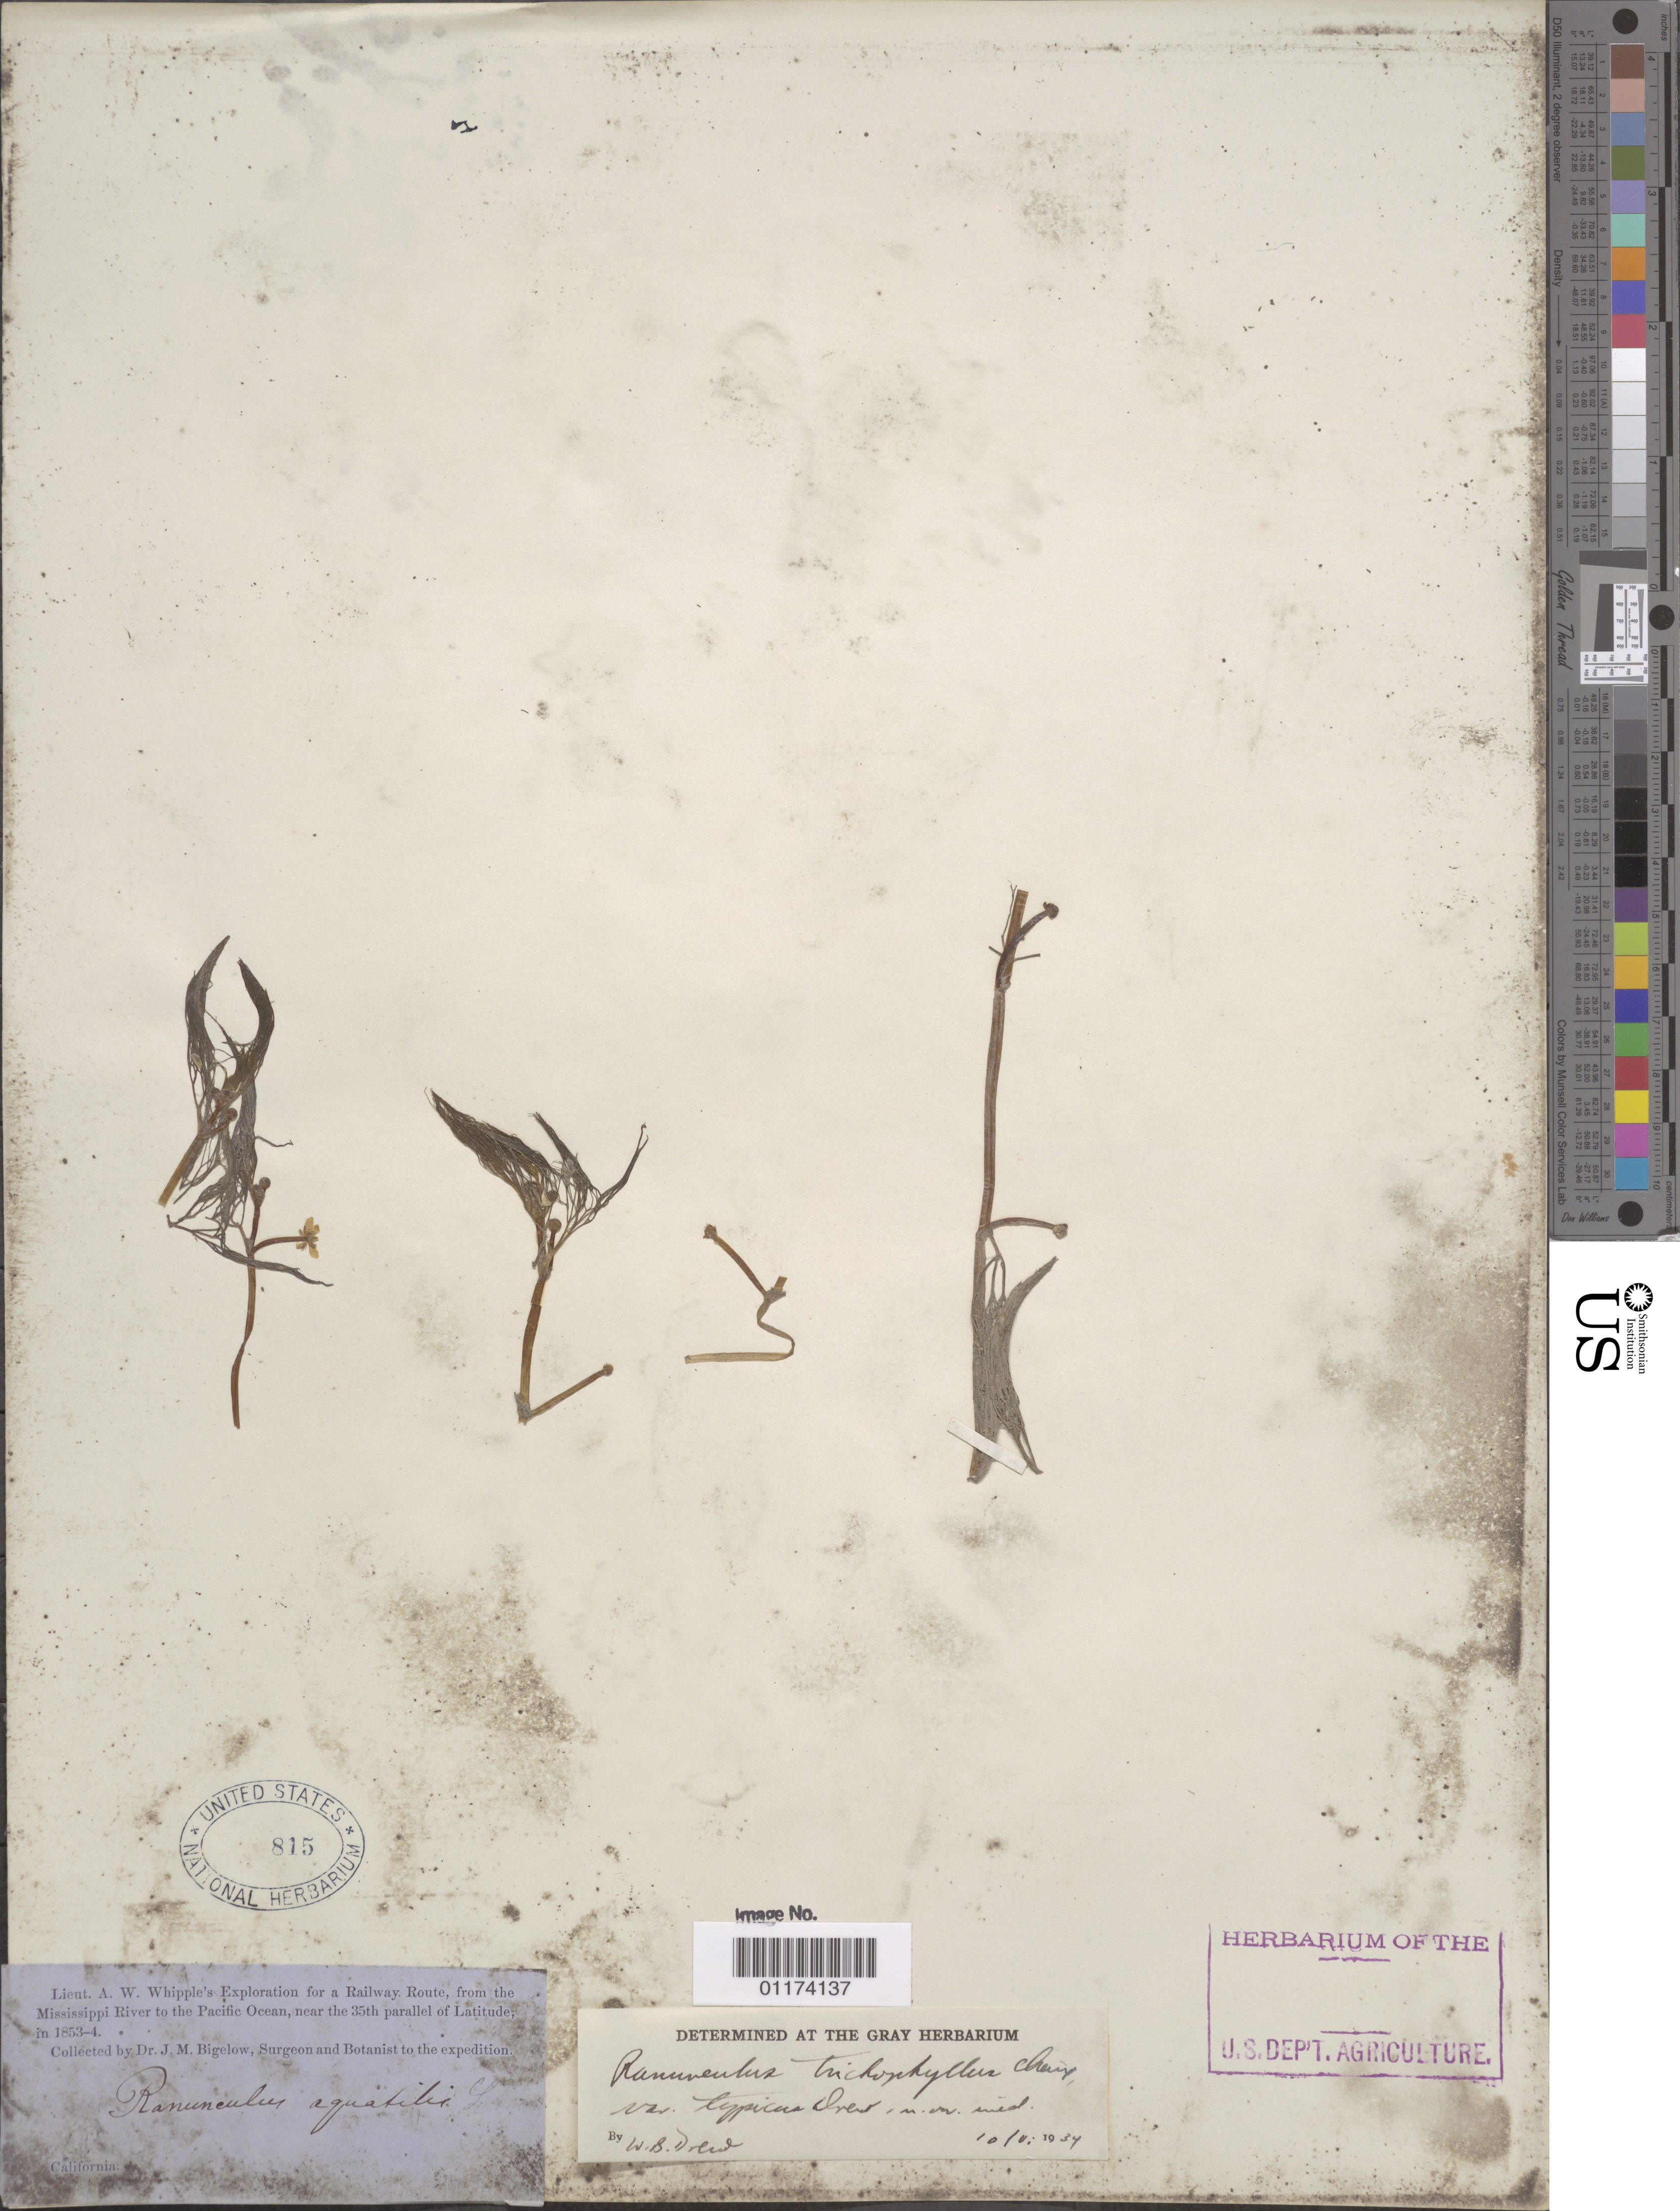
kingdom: Plantae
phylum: Tracheophyta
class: Magnoliopsida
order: Ranunculales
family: Ranunculaceae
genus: Ranunculus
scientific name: Ranunculus trichophyllus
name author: Chaix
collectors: J. M. Bigelow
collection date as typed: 1853 to -- --- 1854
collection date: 1853/1854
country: United States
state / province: California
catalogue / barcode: US 815